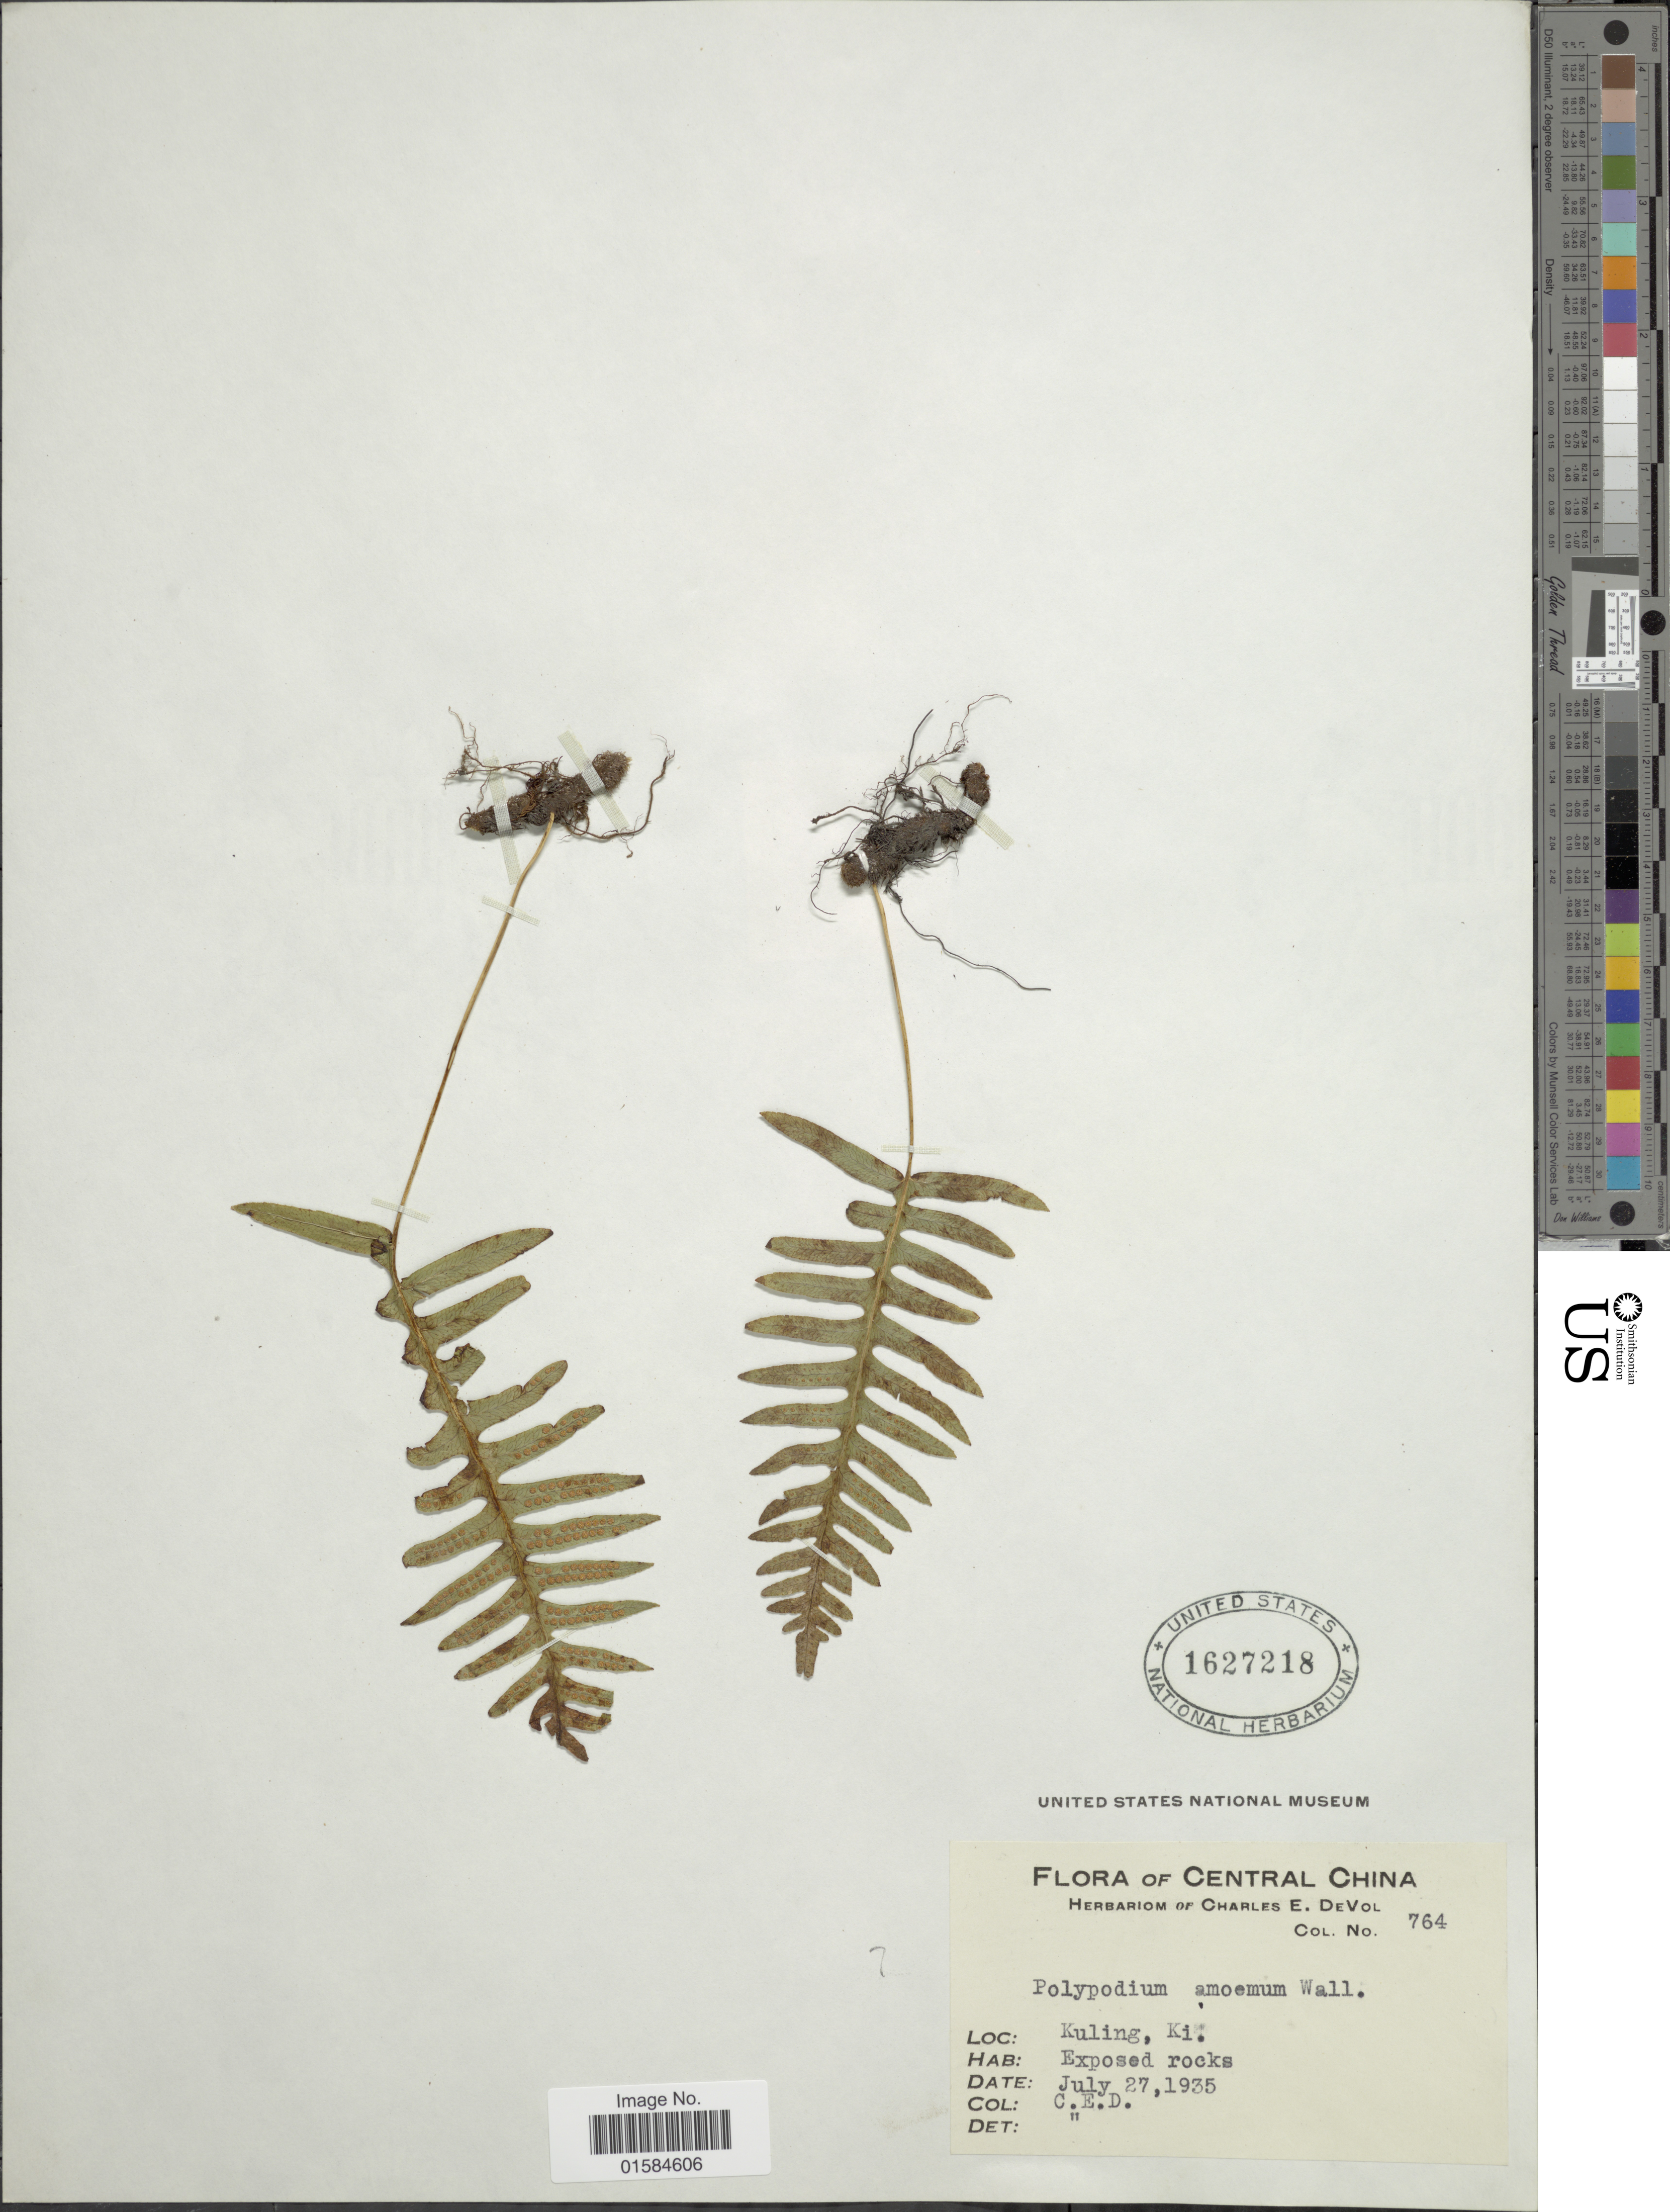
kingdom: Plantae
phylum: Tracheophyta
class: Polypodiopsida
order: Polypodiales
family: Polypodiaceae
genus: Goniophlebium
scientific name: Goniophlebium amoenum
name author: (Wall. ex Mett.) J. Sm.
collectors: C. E. De Vol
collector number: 764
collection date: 1935-07-27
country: China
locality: Central China, Kuling, Ki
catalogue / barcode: US 1627218